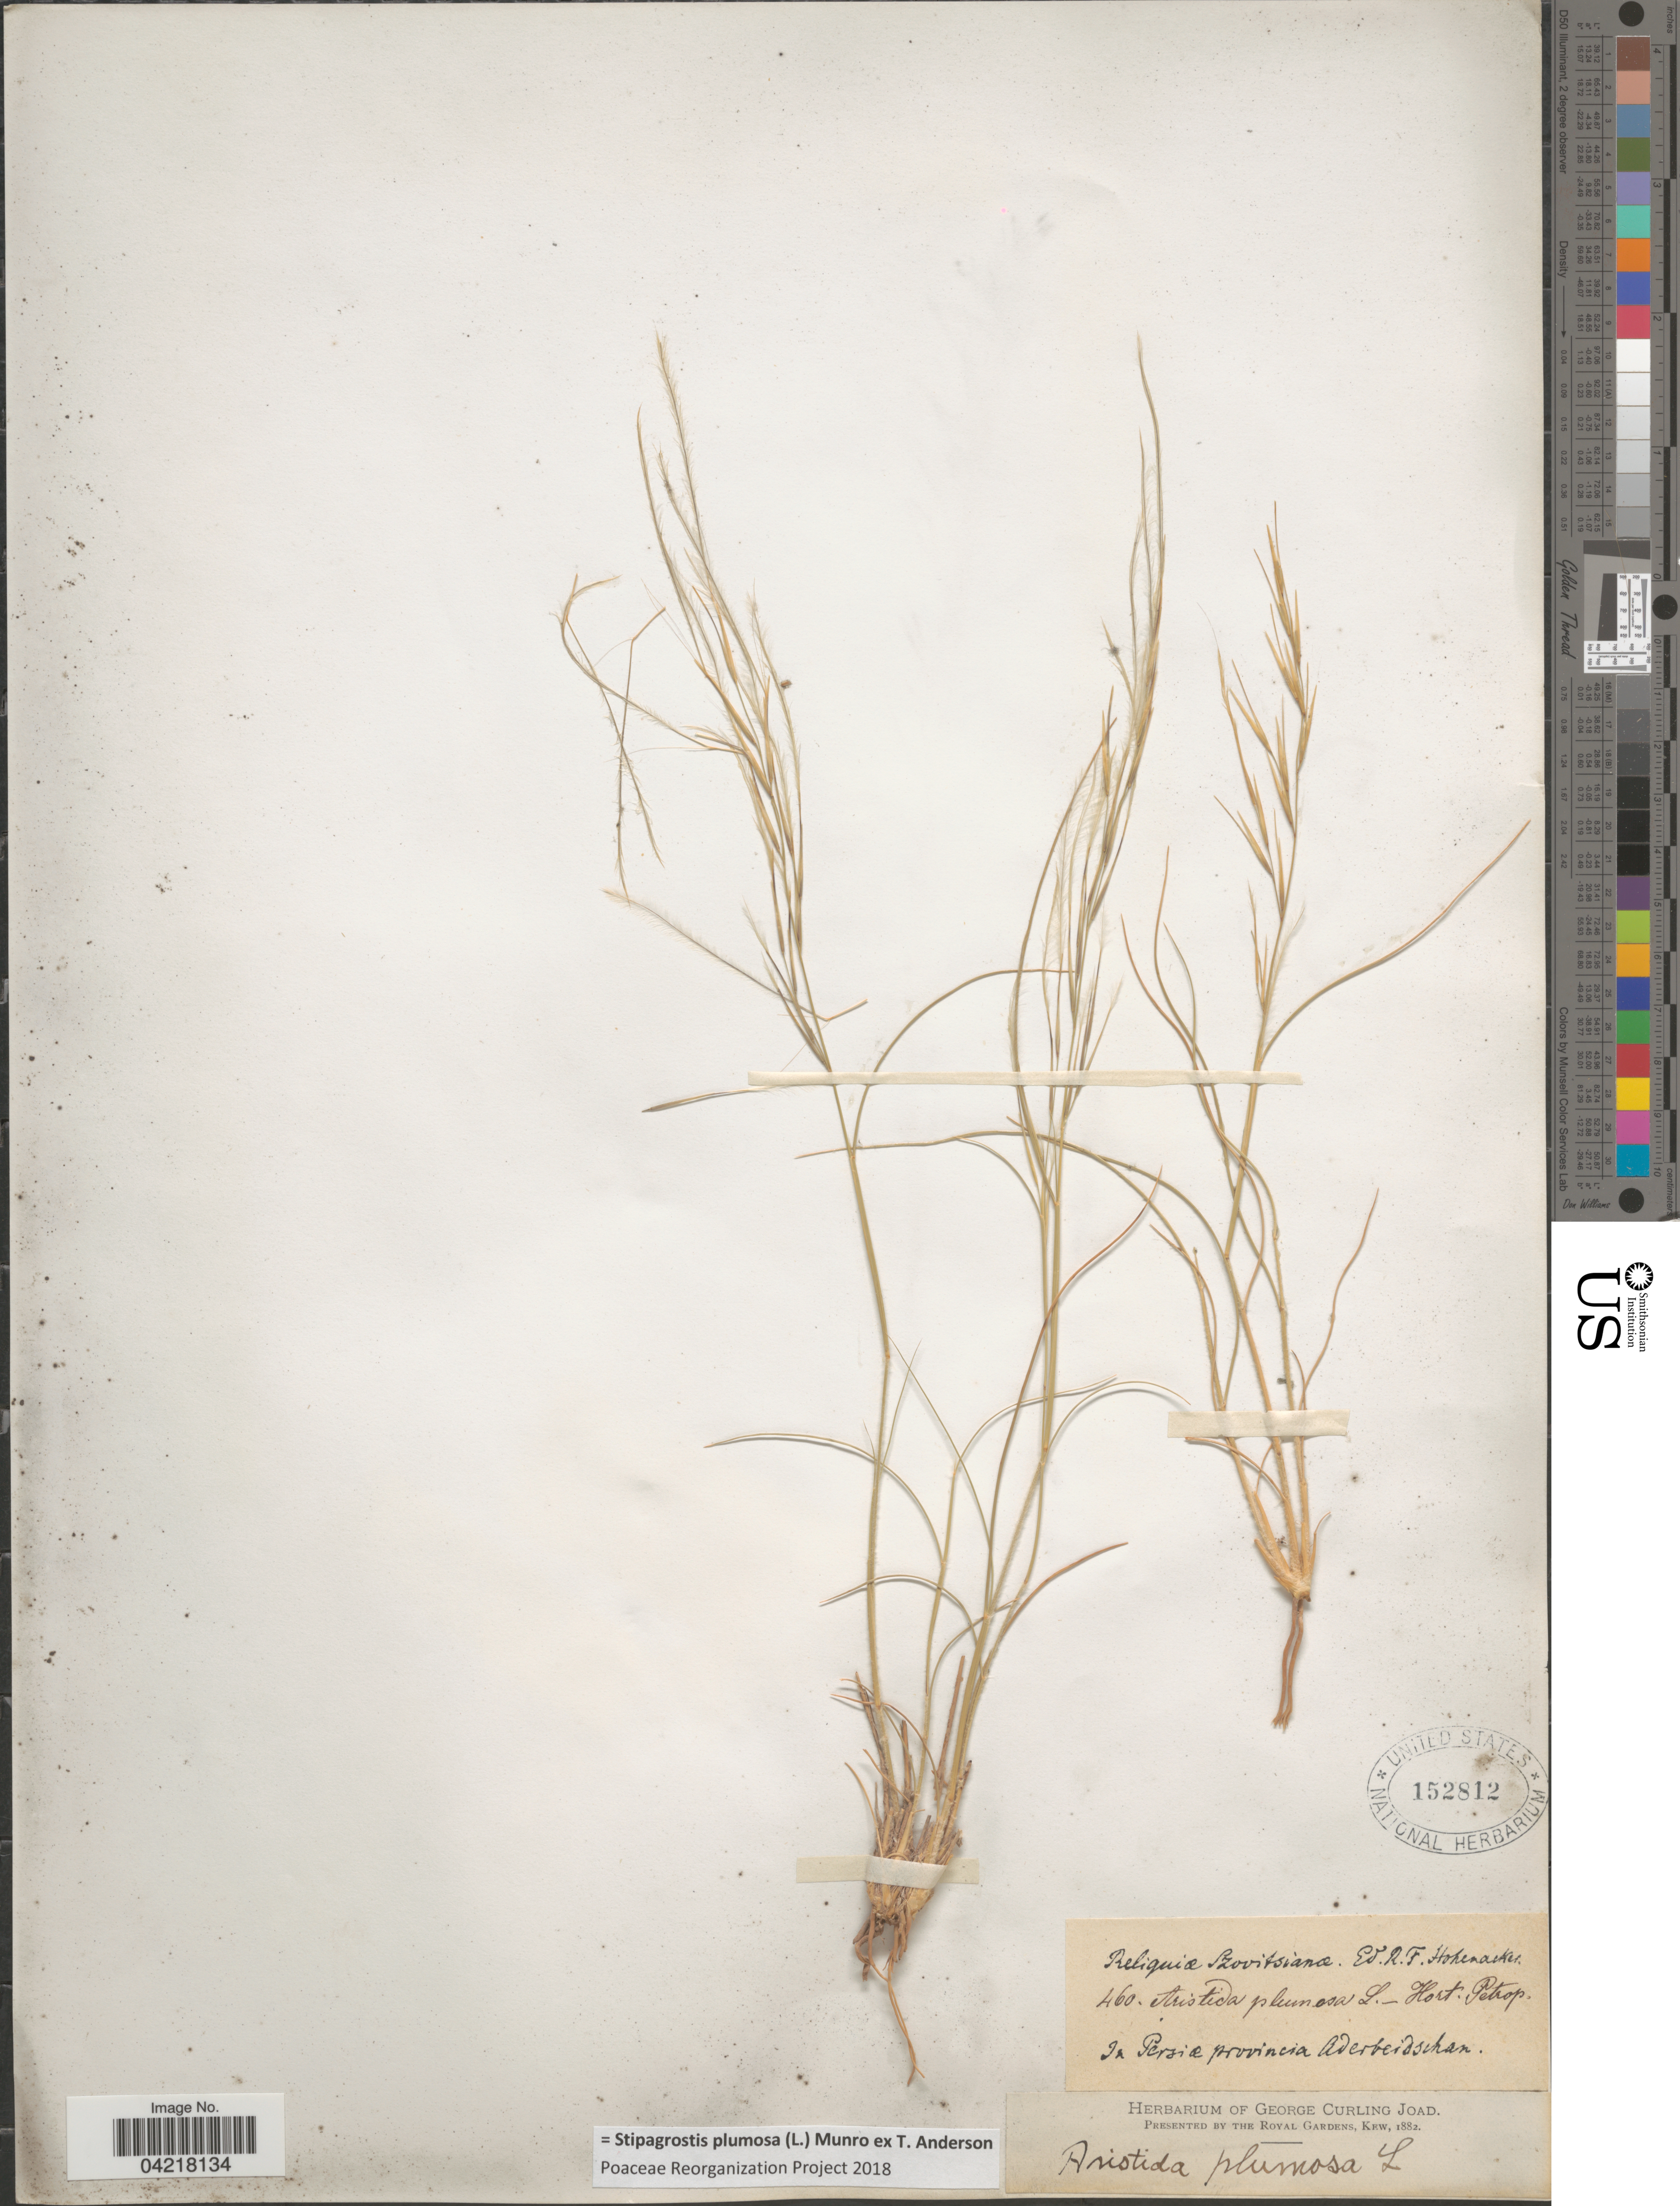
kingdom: Plantae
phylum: Tracheophyta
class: Liliopsida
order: Poales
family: Poaceae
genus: Stipagrostis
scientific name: Stipagrostis plumosa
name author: (L.) Munro ex T. Anderson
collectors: R. F. Hohenacker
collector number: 460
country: Iran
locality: Reliquiæ Szovitsianæ. In Persiæ provincia Aderbeidschan.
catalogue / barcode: US 152812